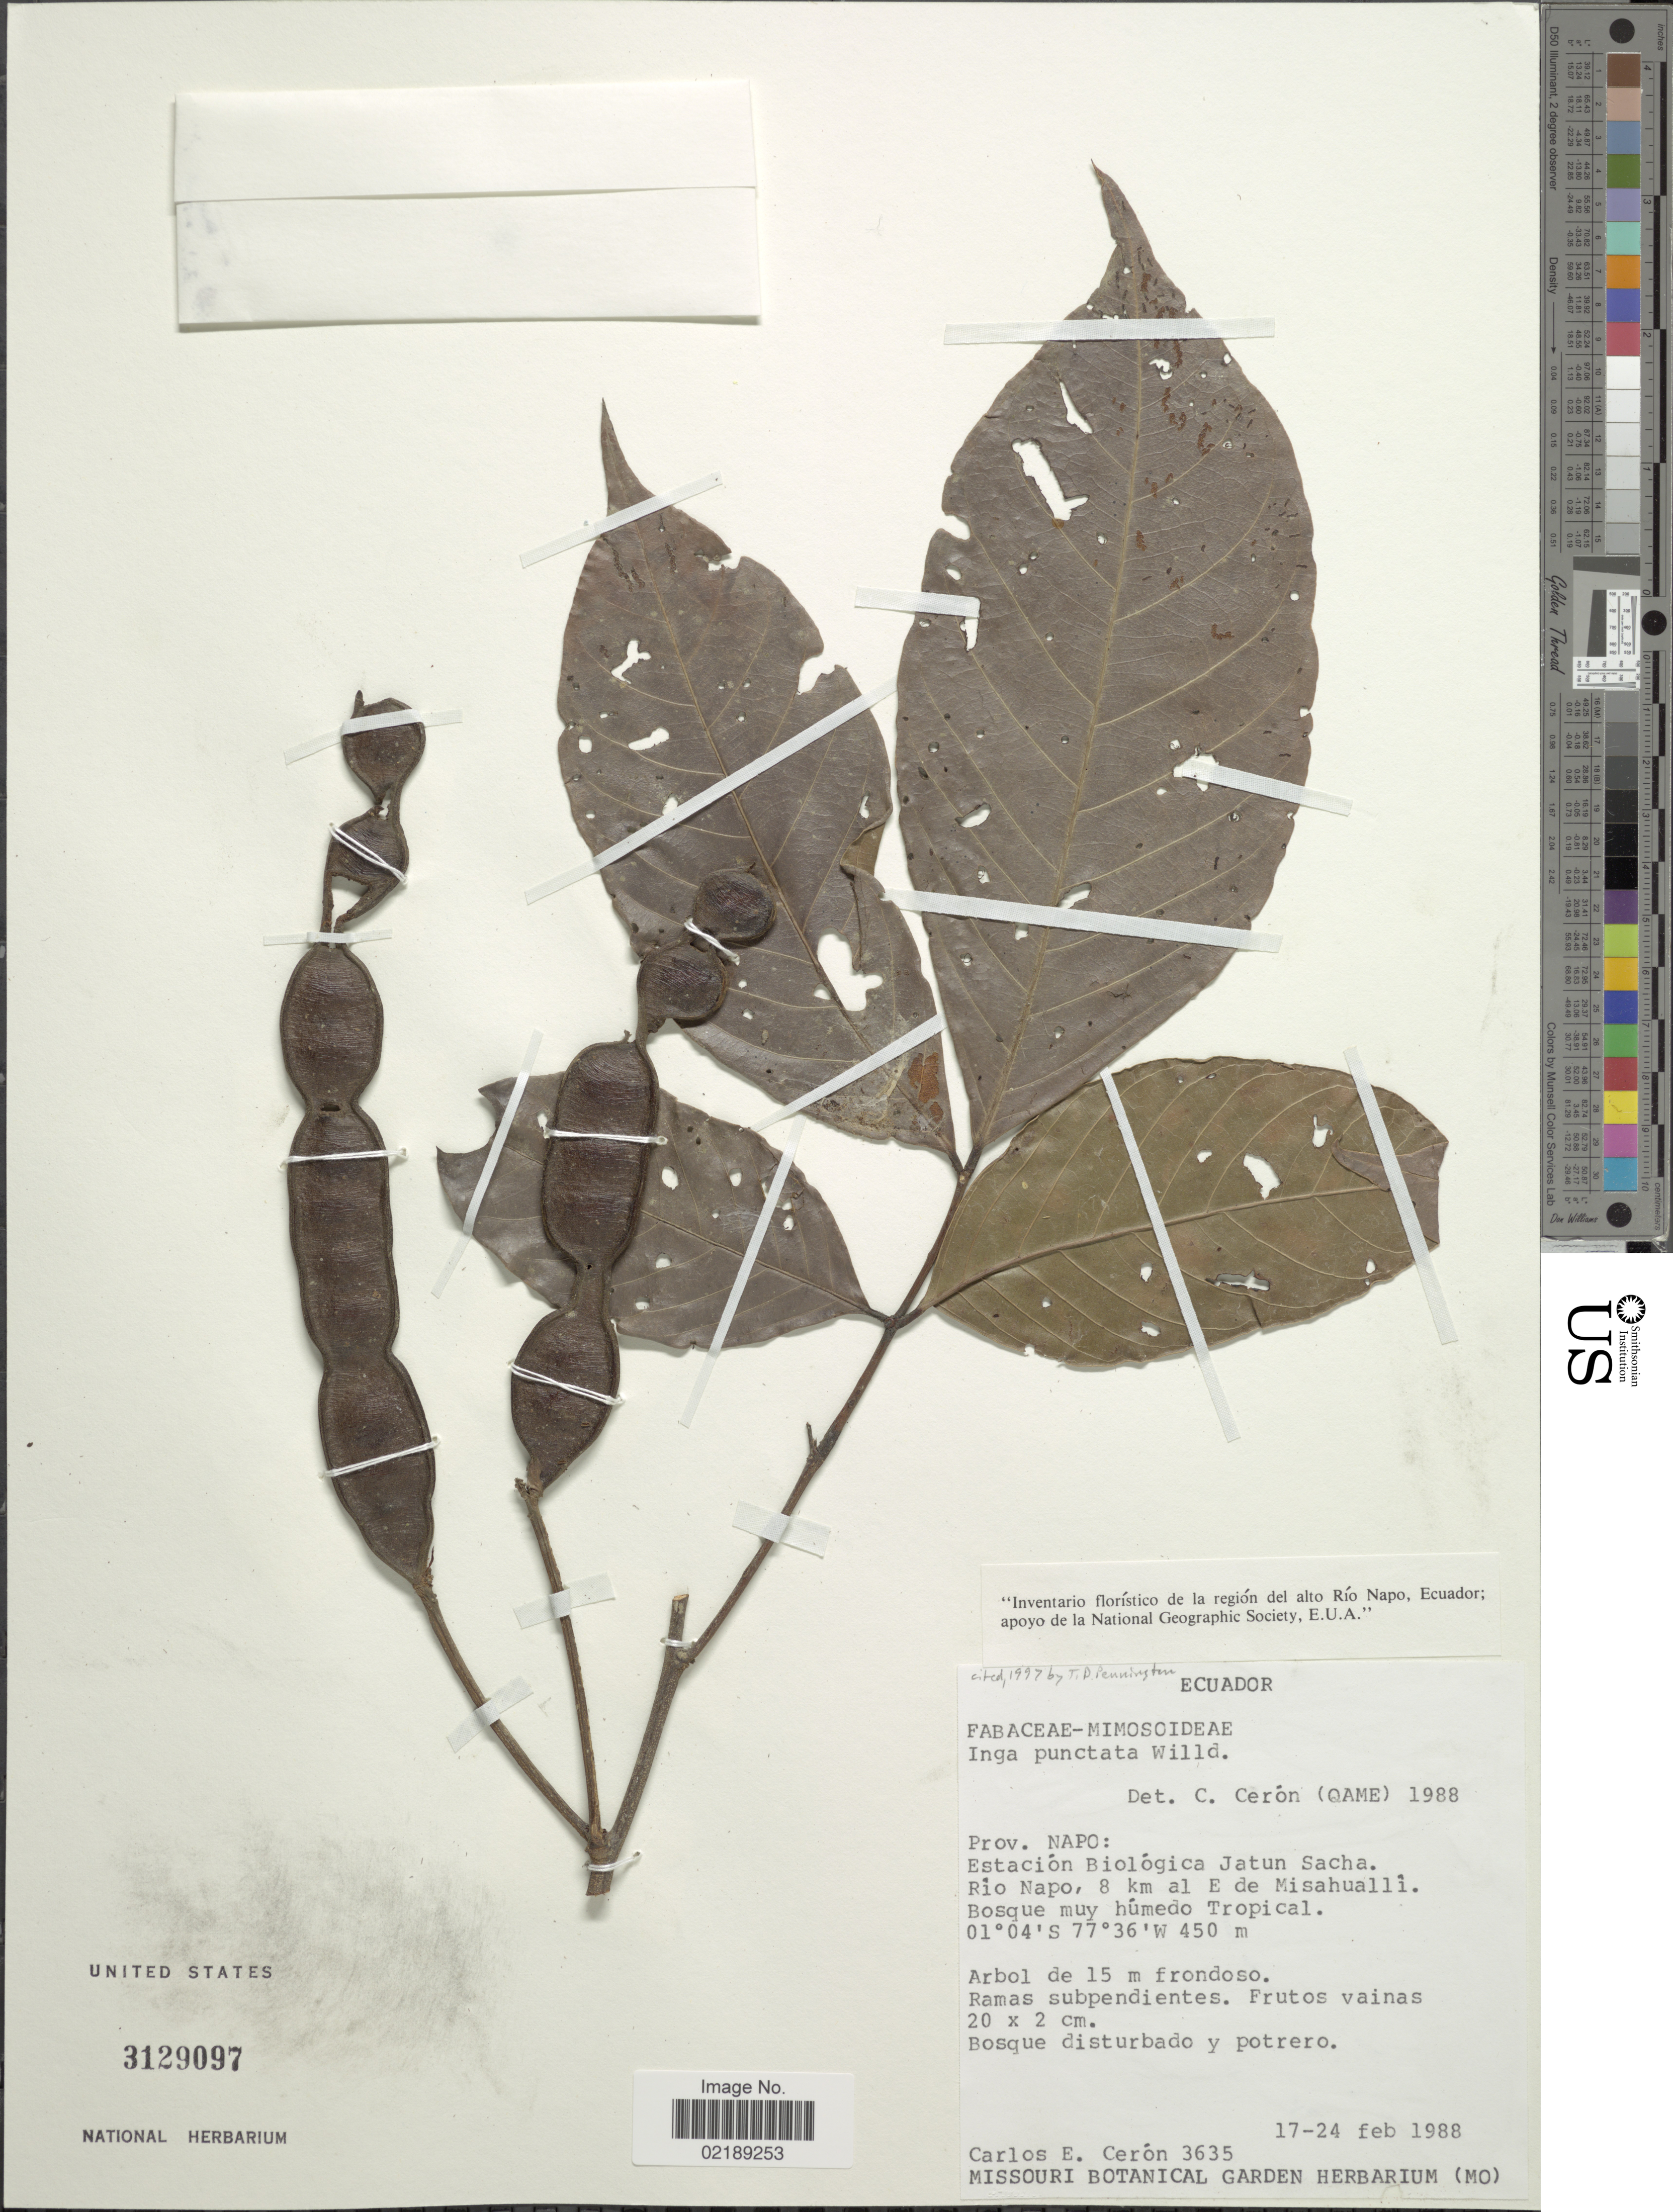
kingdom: Plantae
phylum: Tracheophyta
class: Magnoliopsida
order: Fabales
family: Fabaceae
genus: Inga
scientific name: Inga punctata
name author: Willd.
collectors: C. E. Cerón M.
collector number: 3635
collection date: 1988-02-17/1988-02-24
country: Ecuador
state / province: Napo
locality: Estacion Biologica Jatun Sacha, Rio Napo, 8 km al E de Misahuacalli.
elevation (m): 450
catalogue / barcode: US 3129097